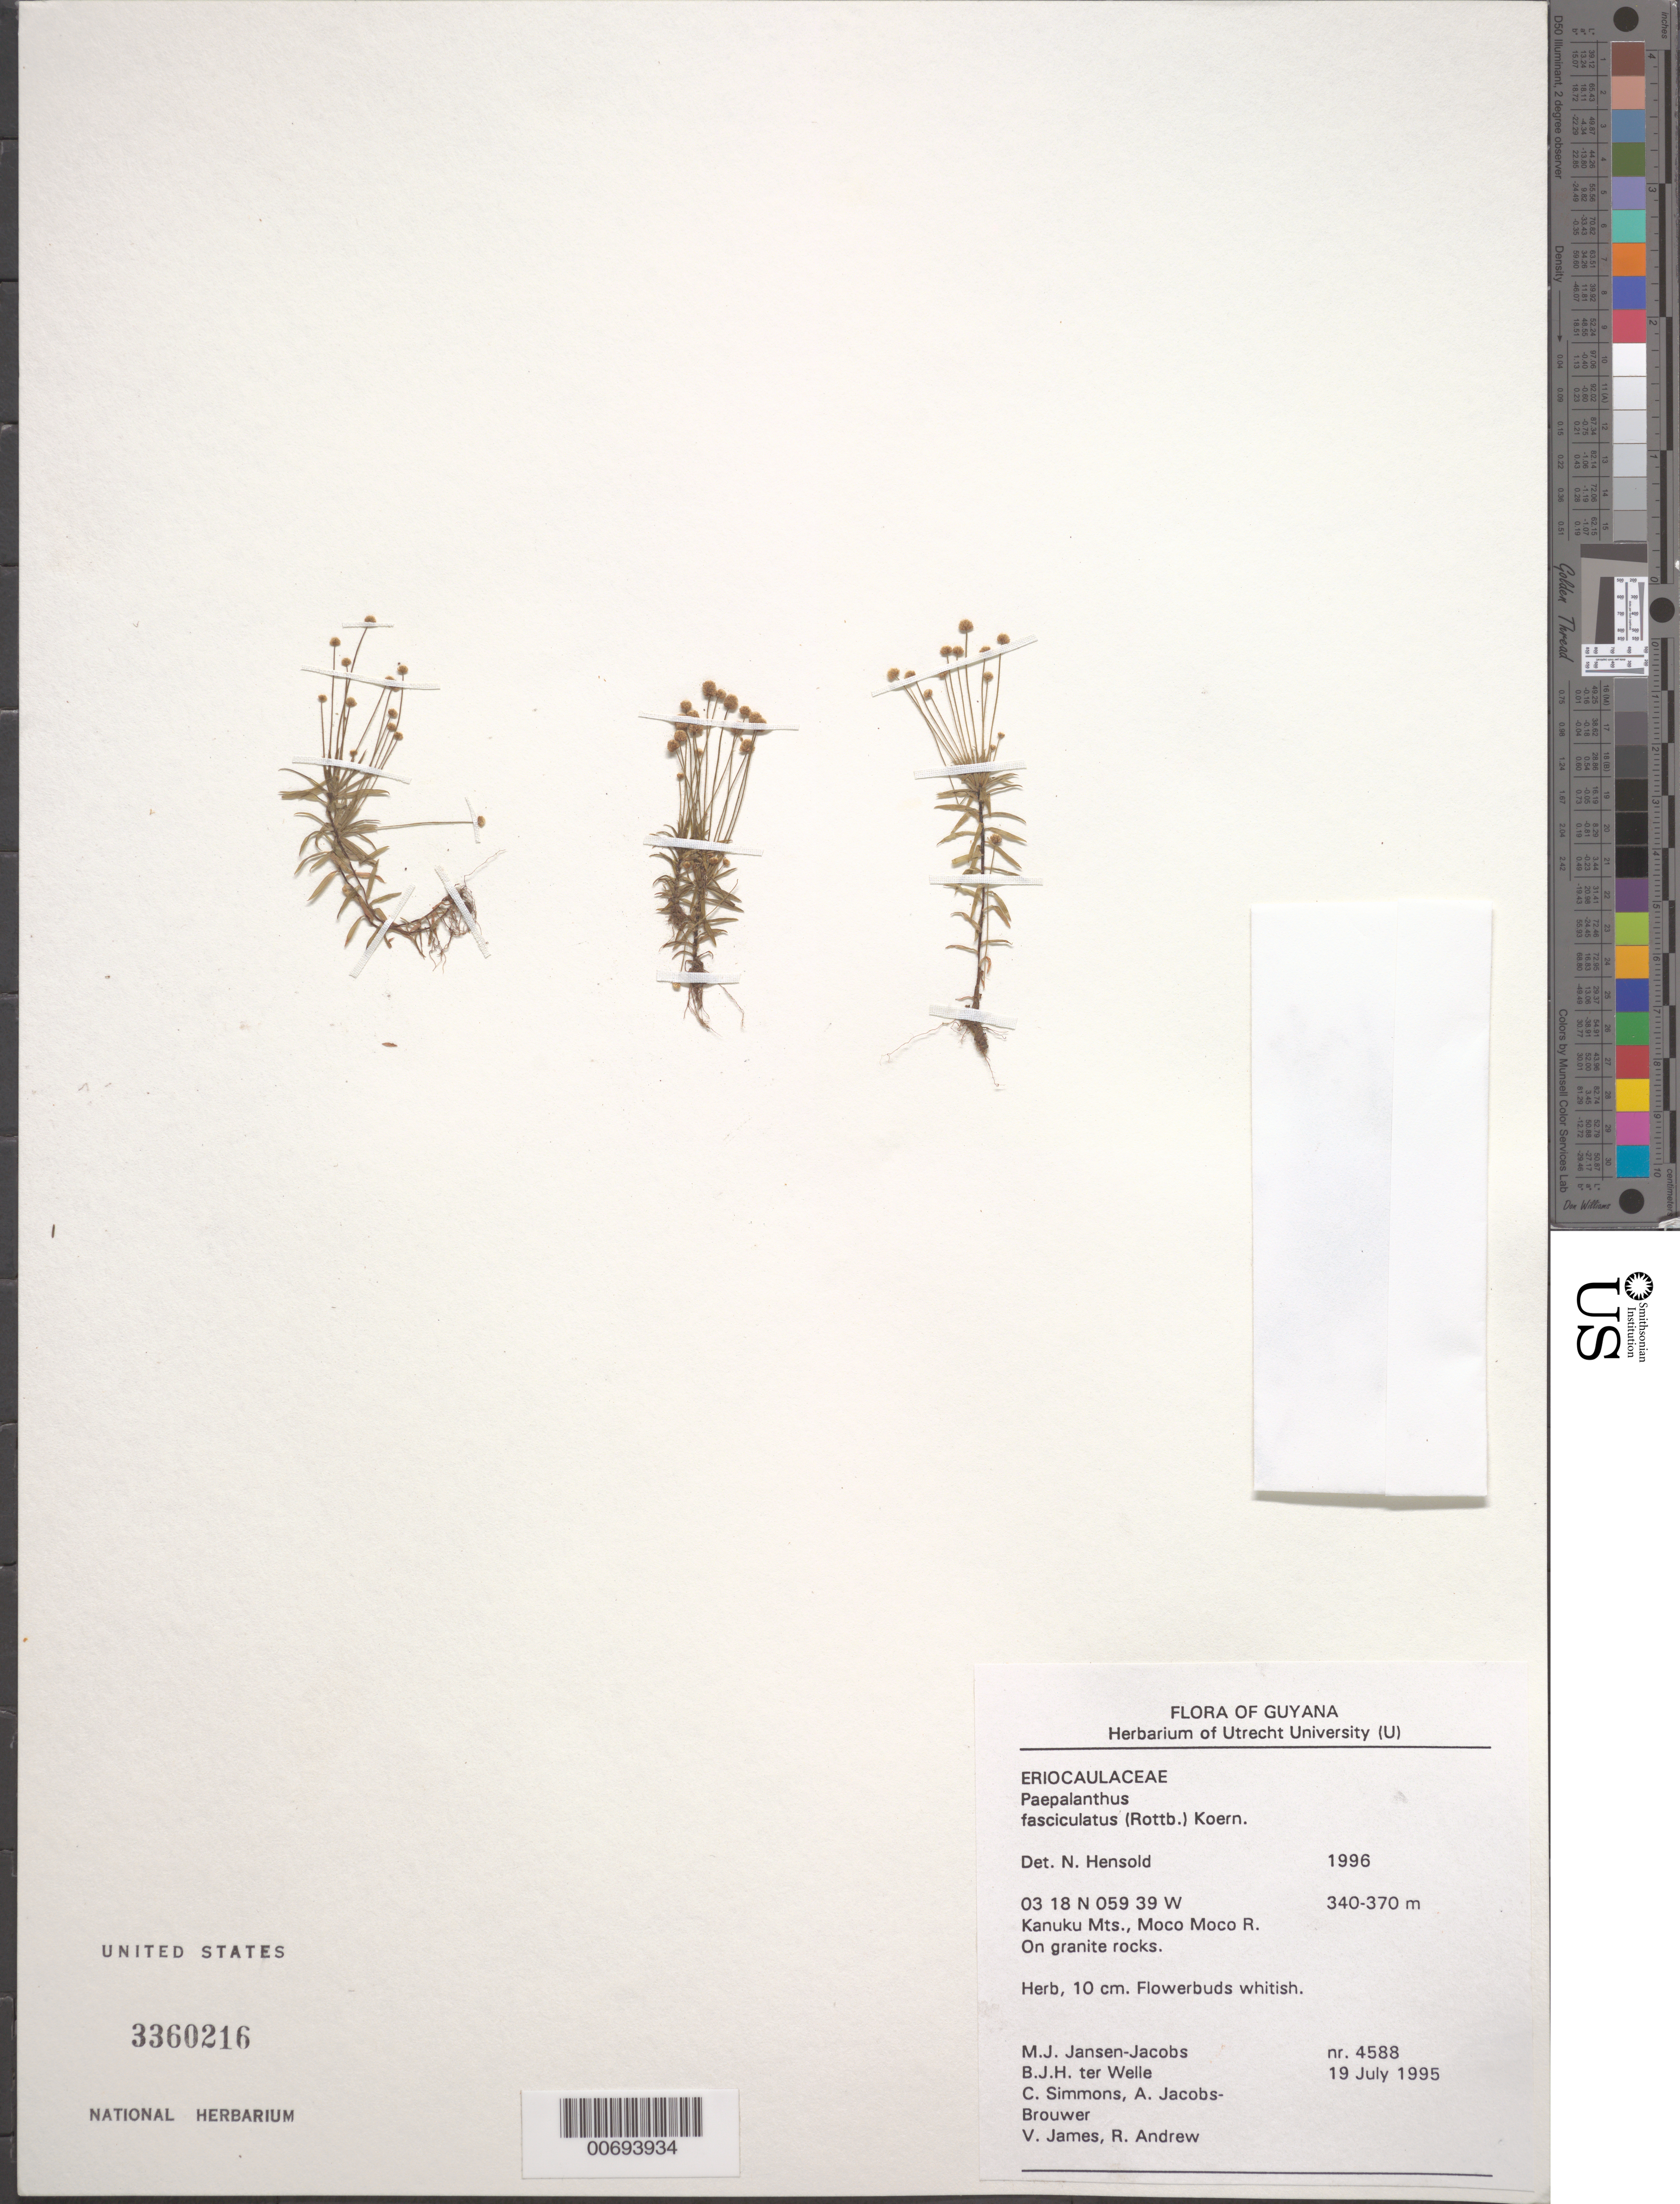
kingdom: Plantae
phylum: Tracheophyta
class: Liliopsida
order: Poales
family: Eriocaulaceae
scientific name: Giuliettia fasciculata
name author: (Rottb.) Andrino & Sano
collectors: M. J. Jansen-Jacobs, B. Welle, C. Simmons, A. Jacobs-Brouwer, V. James & R. Andrew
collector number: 4588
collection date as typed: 19-Jul-95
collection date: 1995-07-19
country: Guyana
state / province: U. Takutu-U. Essequibo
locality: Moco Moco River, Kanuku Mts.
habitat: On granite rock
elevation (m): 340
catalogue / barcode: US 3360216